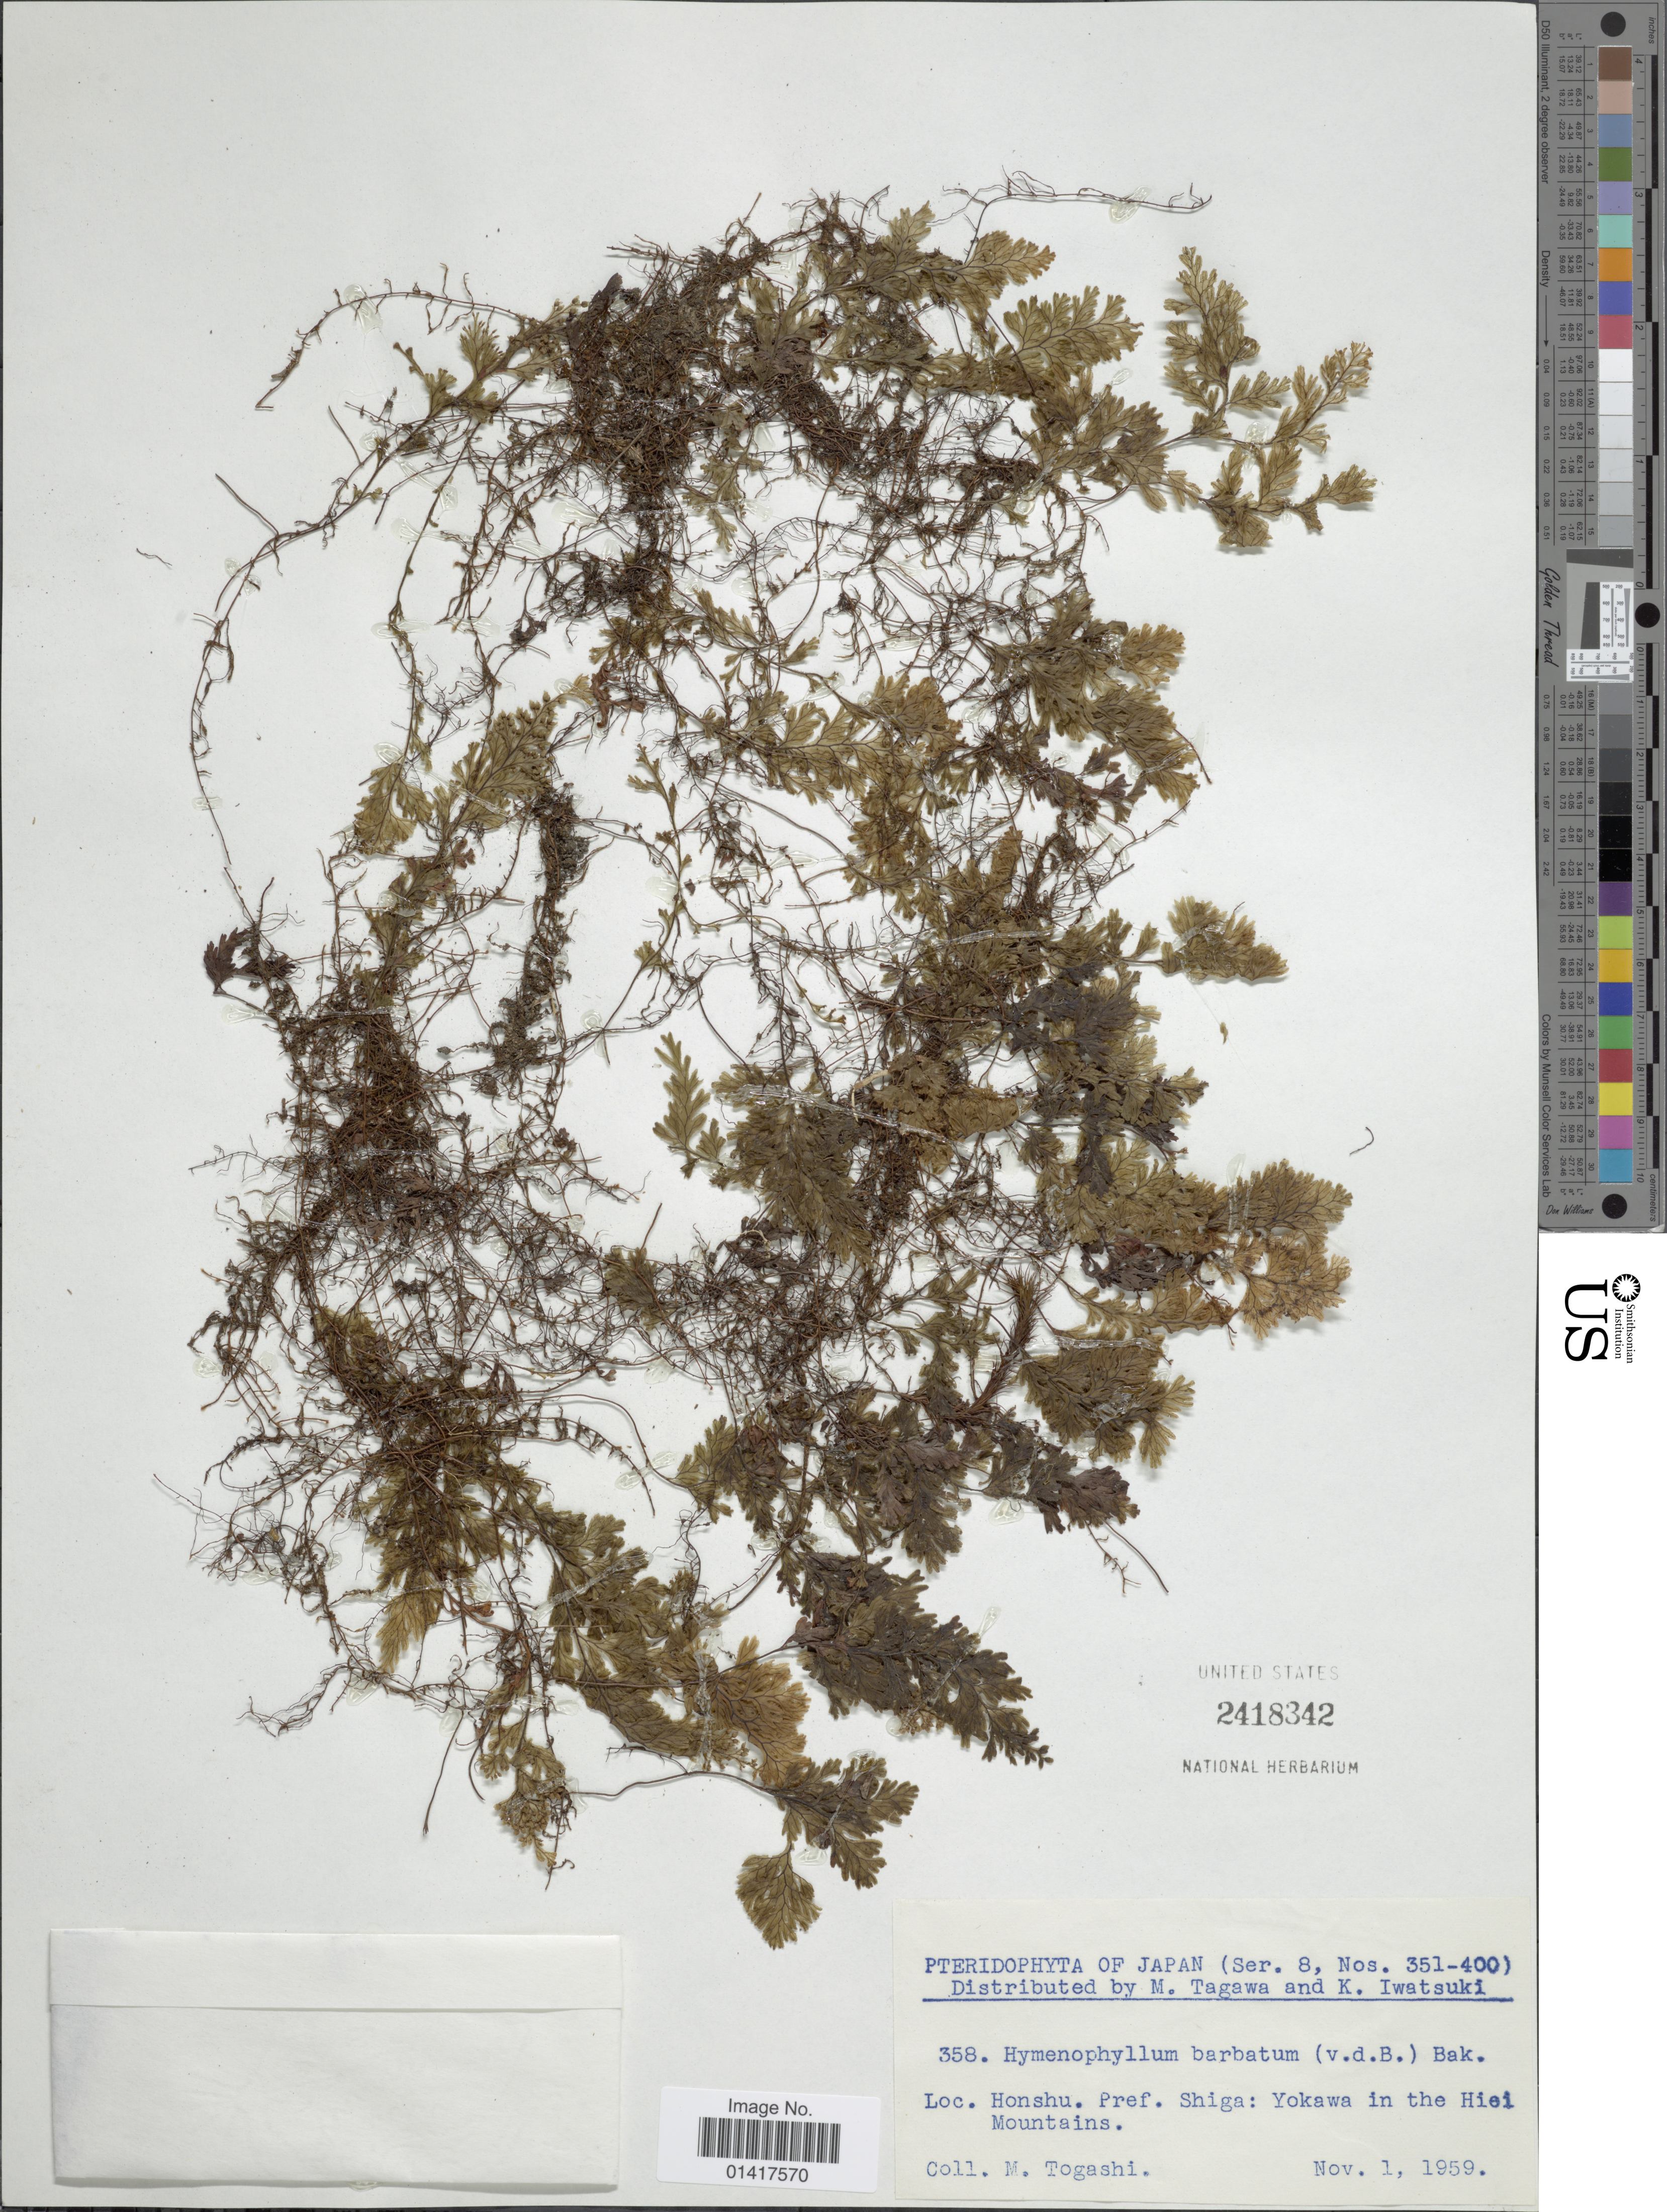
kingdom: Plantae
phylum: Tracheophyta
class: Polypodiopsida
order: Hymenophyllales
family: Hymenophyllaceae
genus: Hymenophyllum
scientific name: Hymenophyllum barbatum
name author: (Bosch) Baker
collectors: M. Togashi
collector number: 358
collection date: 1959-11-01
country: Japan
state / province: Siga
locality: Honshu. Pref. Shiga: Yokawa in the Hiei Mountains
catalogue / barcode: US 2418342